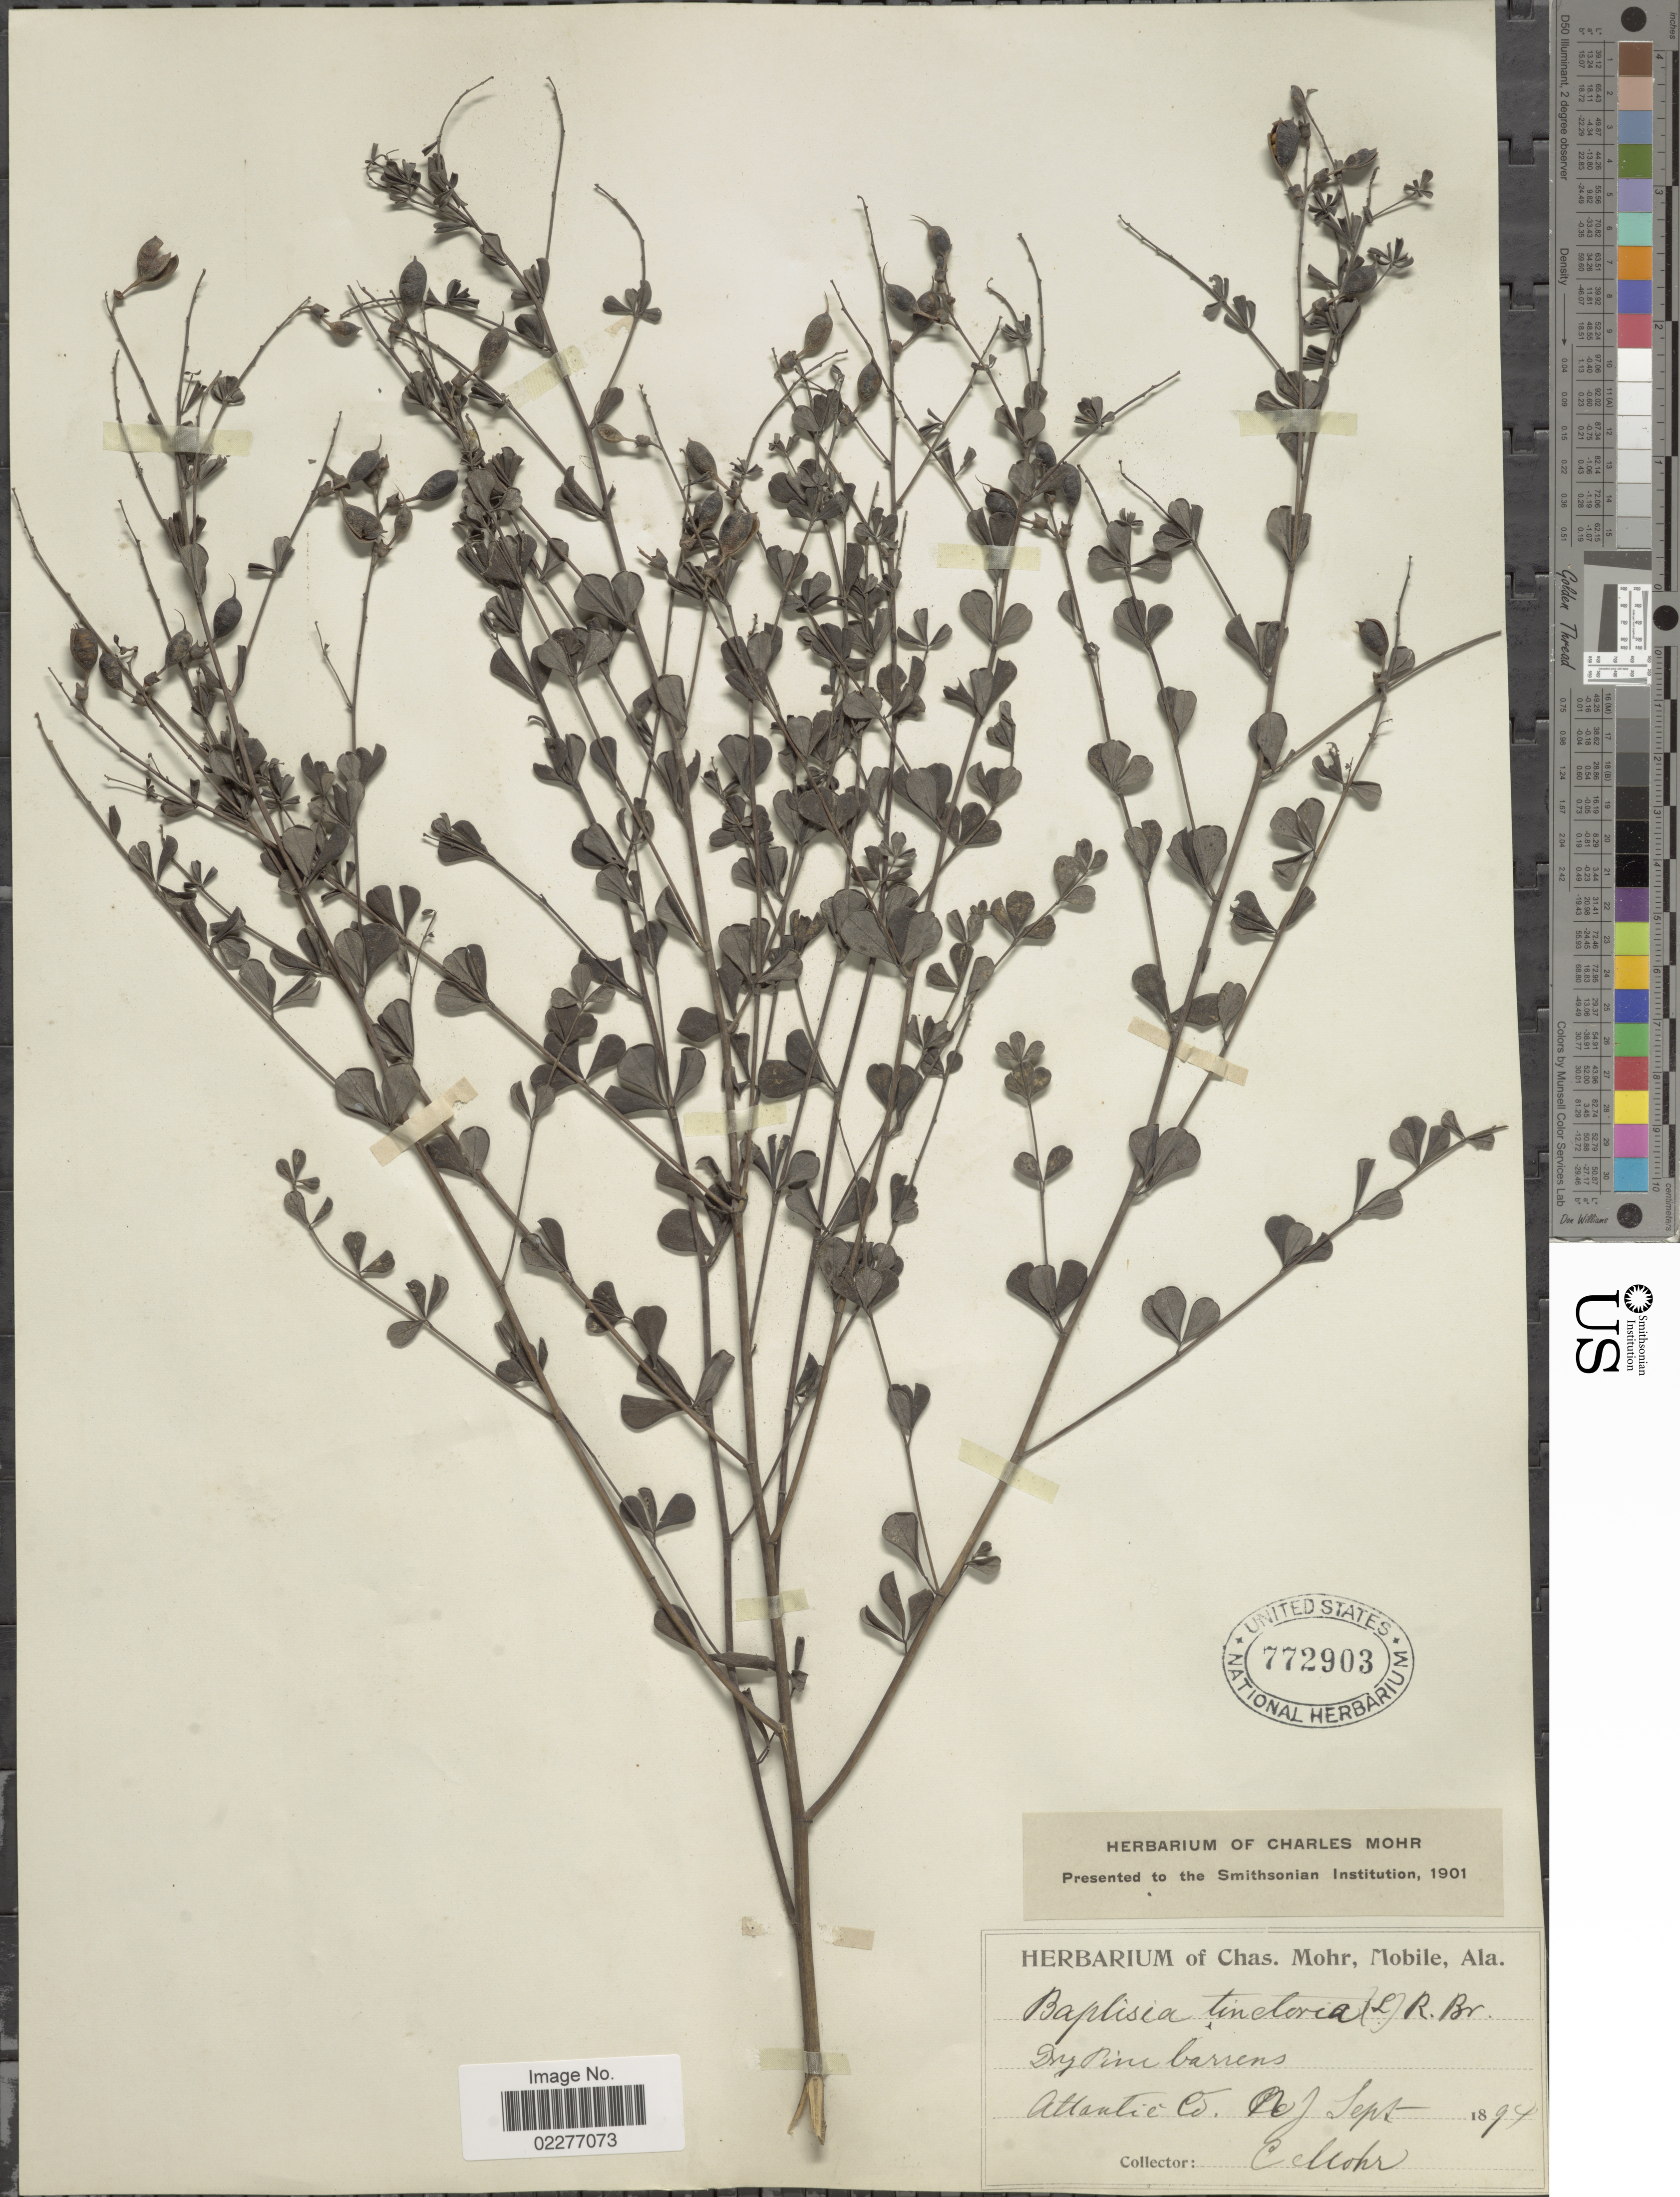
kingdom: Plantae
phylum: Tracheophyta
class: Magnoliopsida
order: Fabales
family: Fabaceae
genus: Baptisia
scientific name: Baptisia tinctoria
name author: (L.) R. Br.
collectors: Mohr, C. T. (herbarium)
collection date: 1894-09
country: United States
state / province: New Jersey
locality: Dry pine barrens, Atlantic Co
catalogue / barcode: US 772903